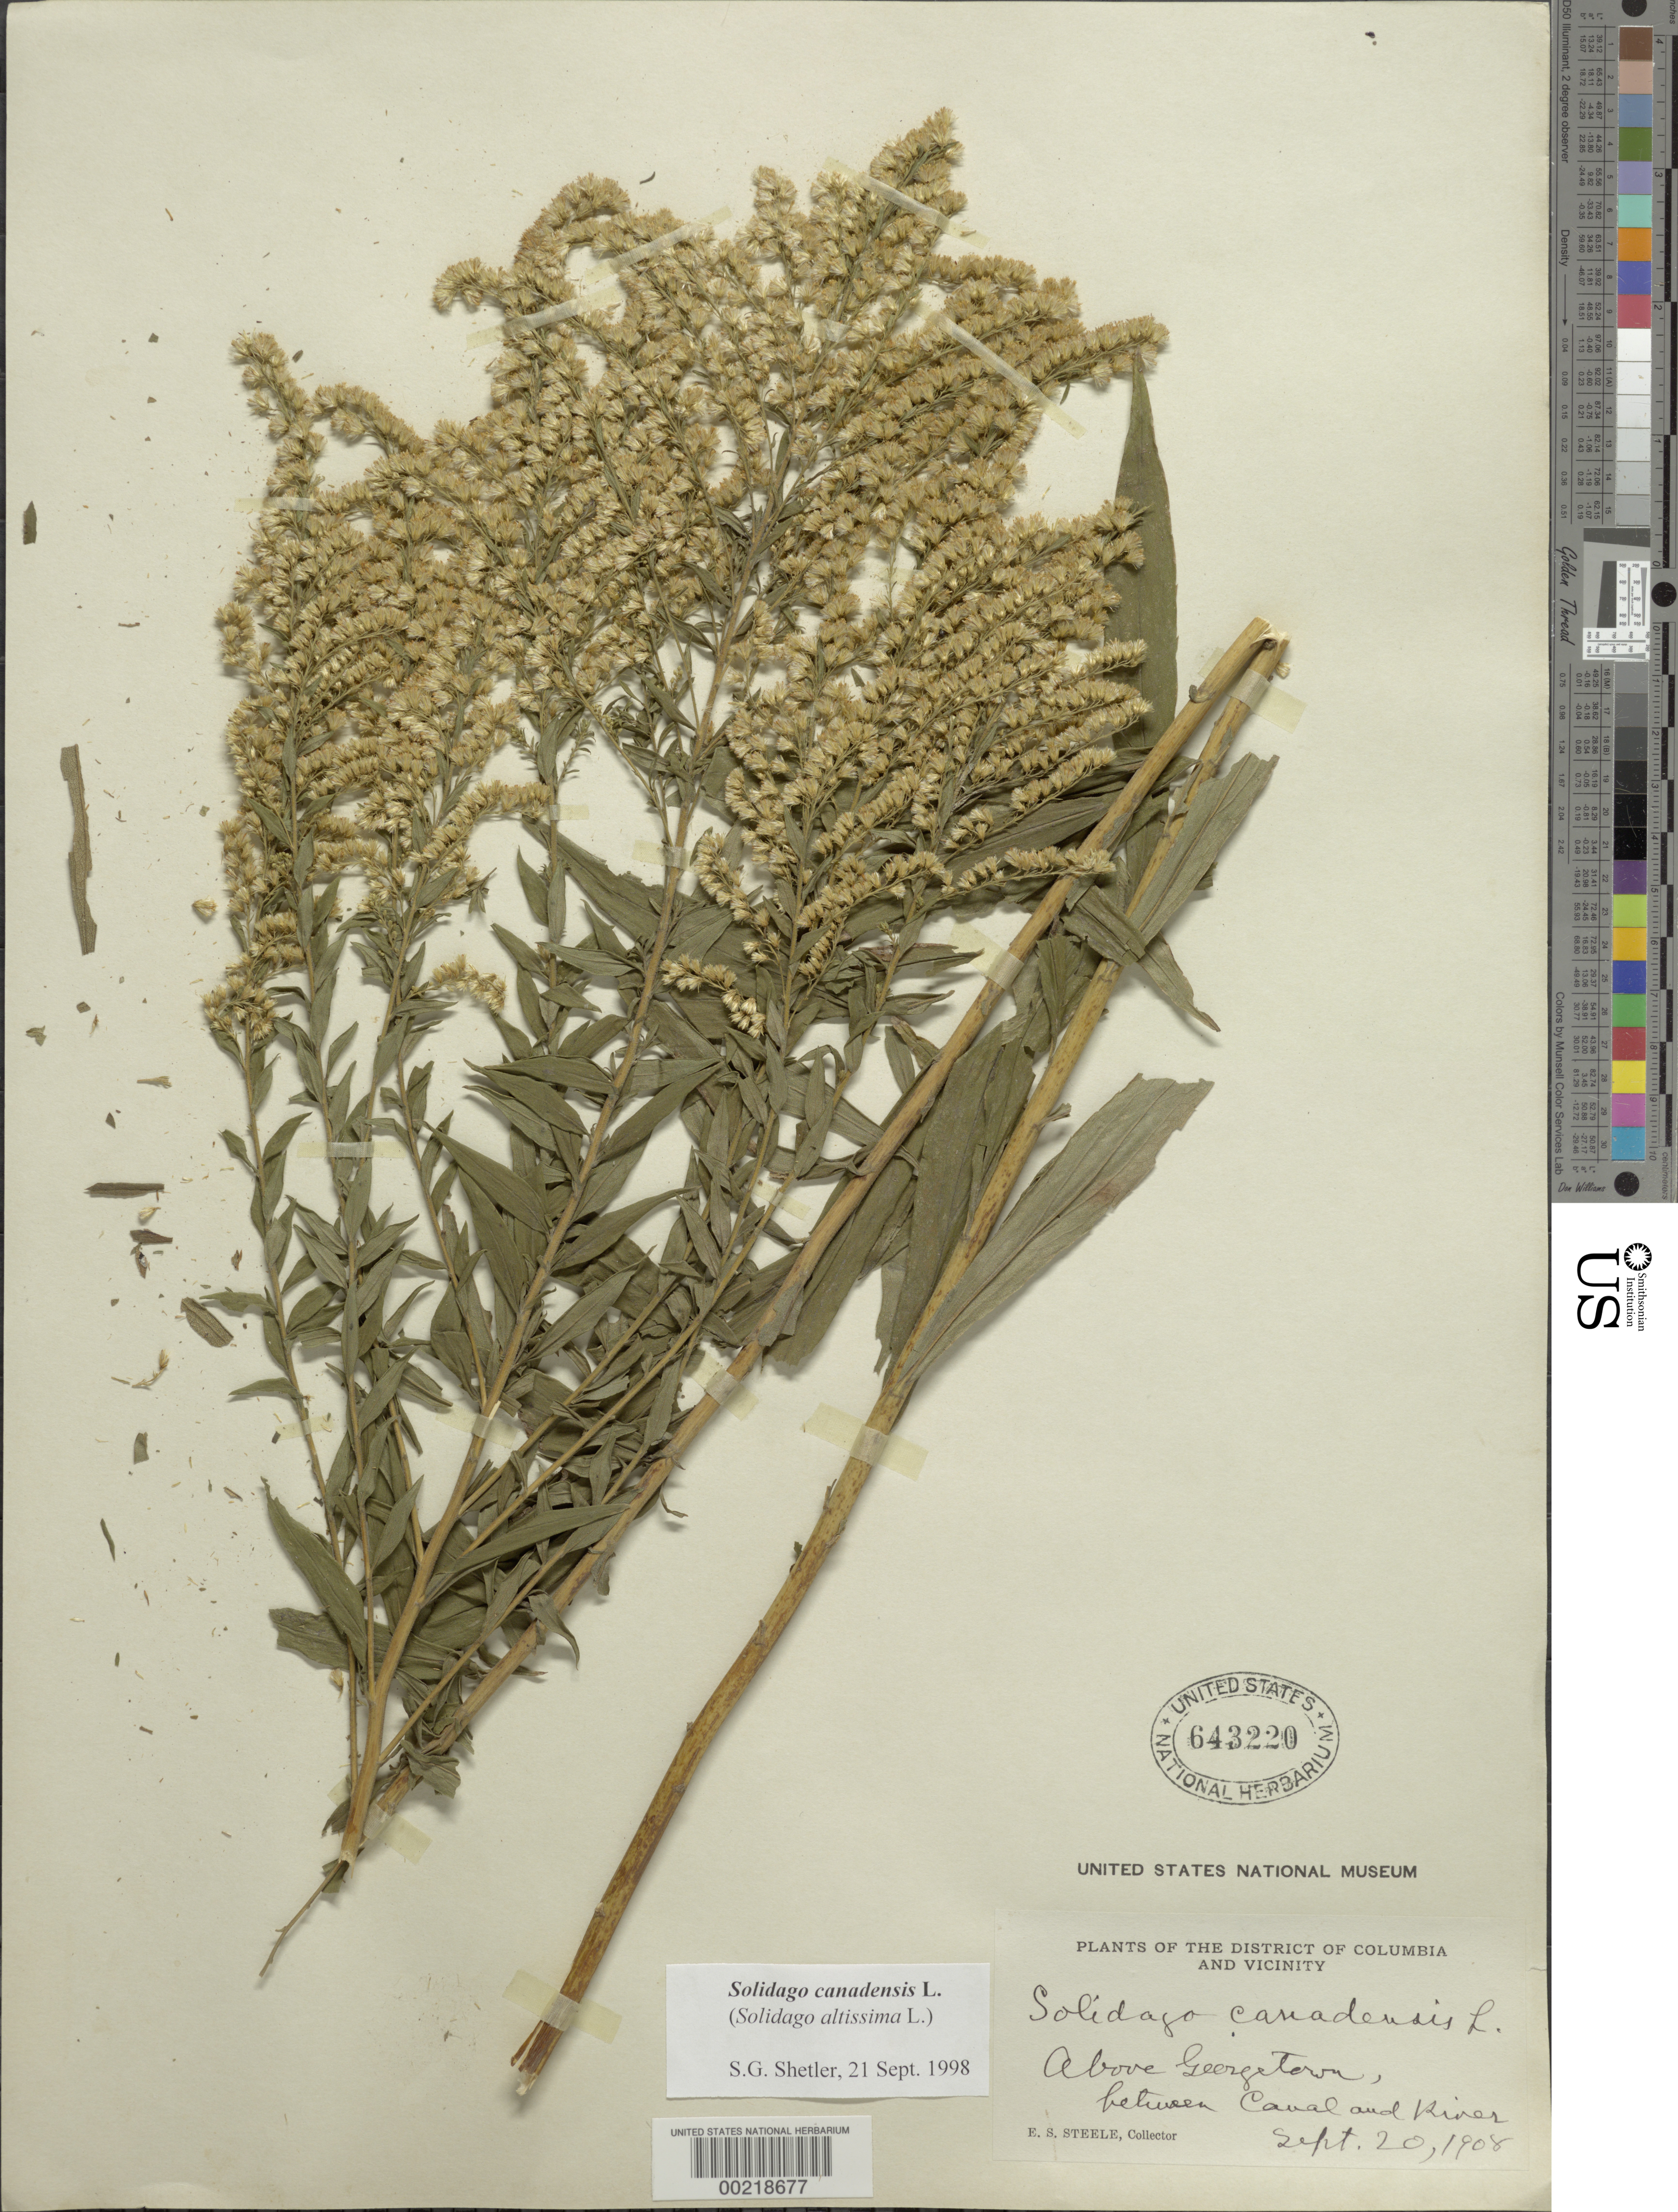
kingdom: Plantae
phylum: Tracheophyta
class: Magnoliopsida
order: Asterales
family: Asteraceae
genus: Solidago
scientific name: Solidago canadensis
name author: L.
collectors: E. Steele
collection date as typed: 20 Sep 1908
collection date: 1908-09-20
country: United States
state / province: District of Columbia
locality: between Canal and River, above Georgetown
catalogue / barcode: US 643220